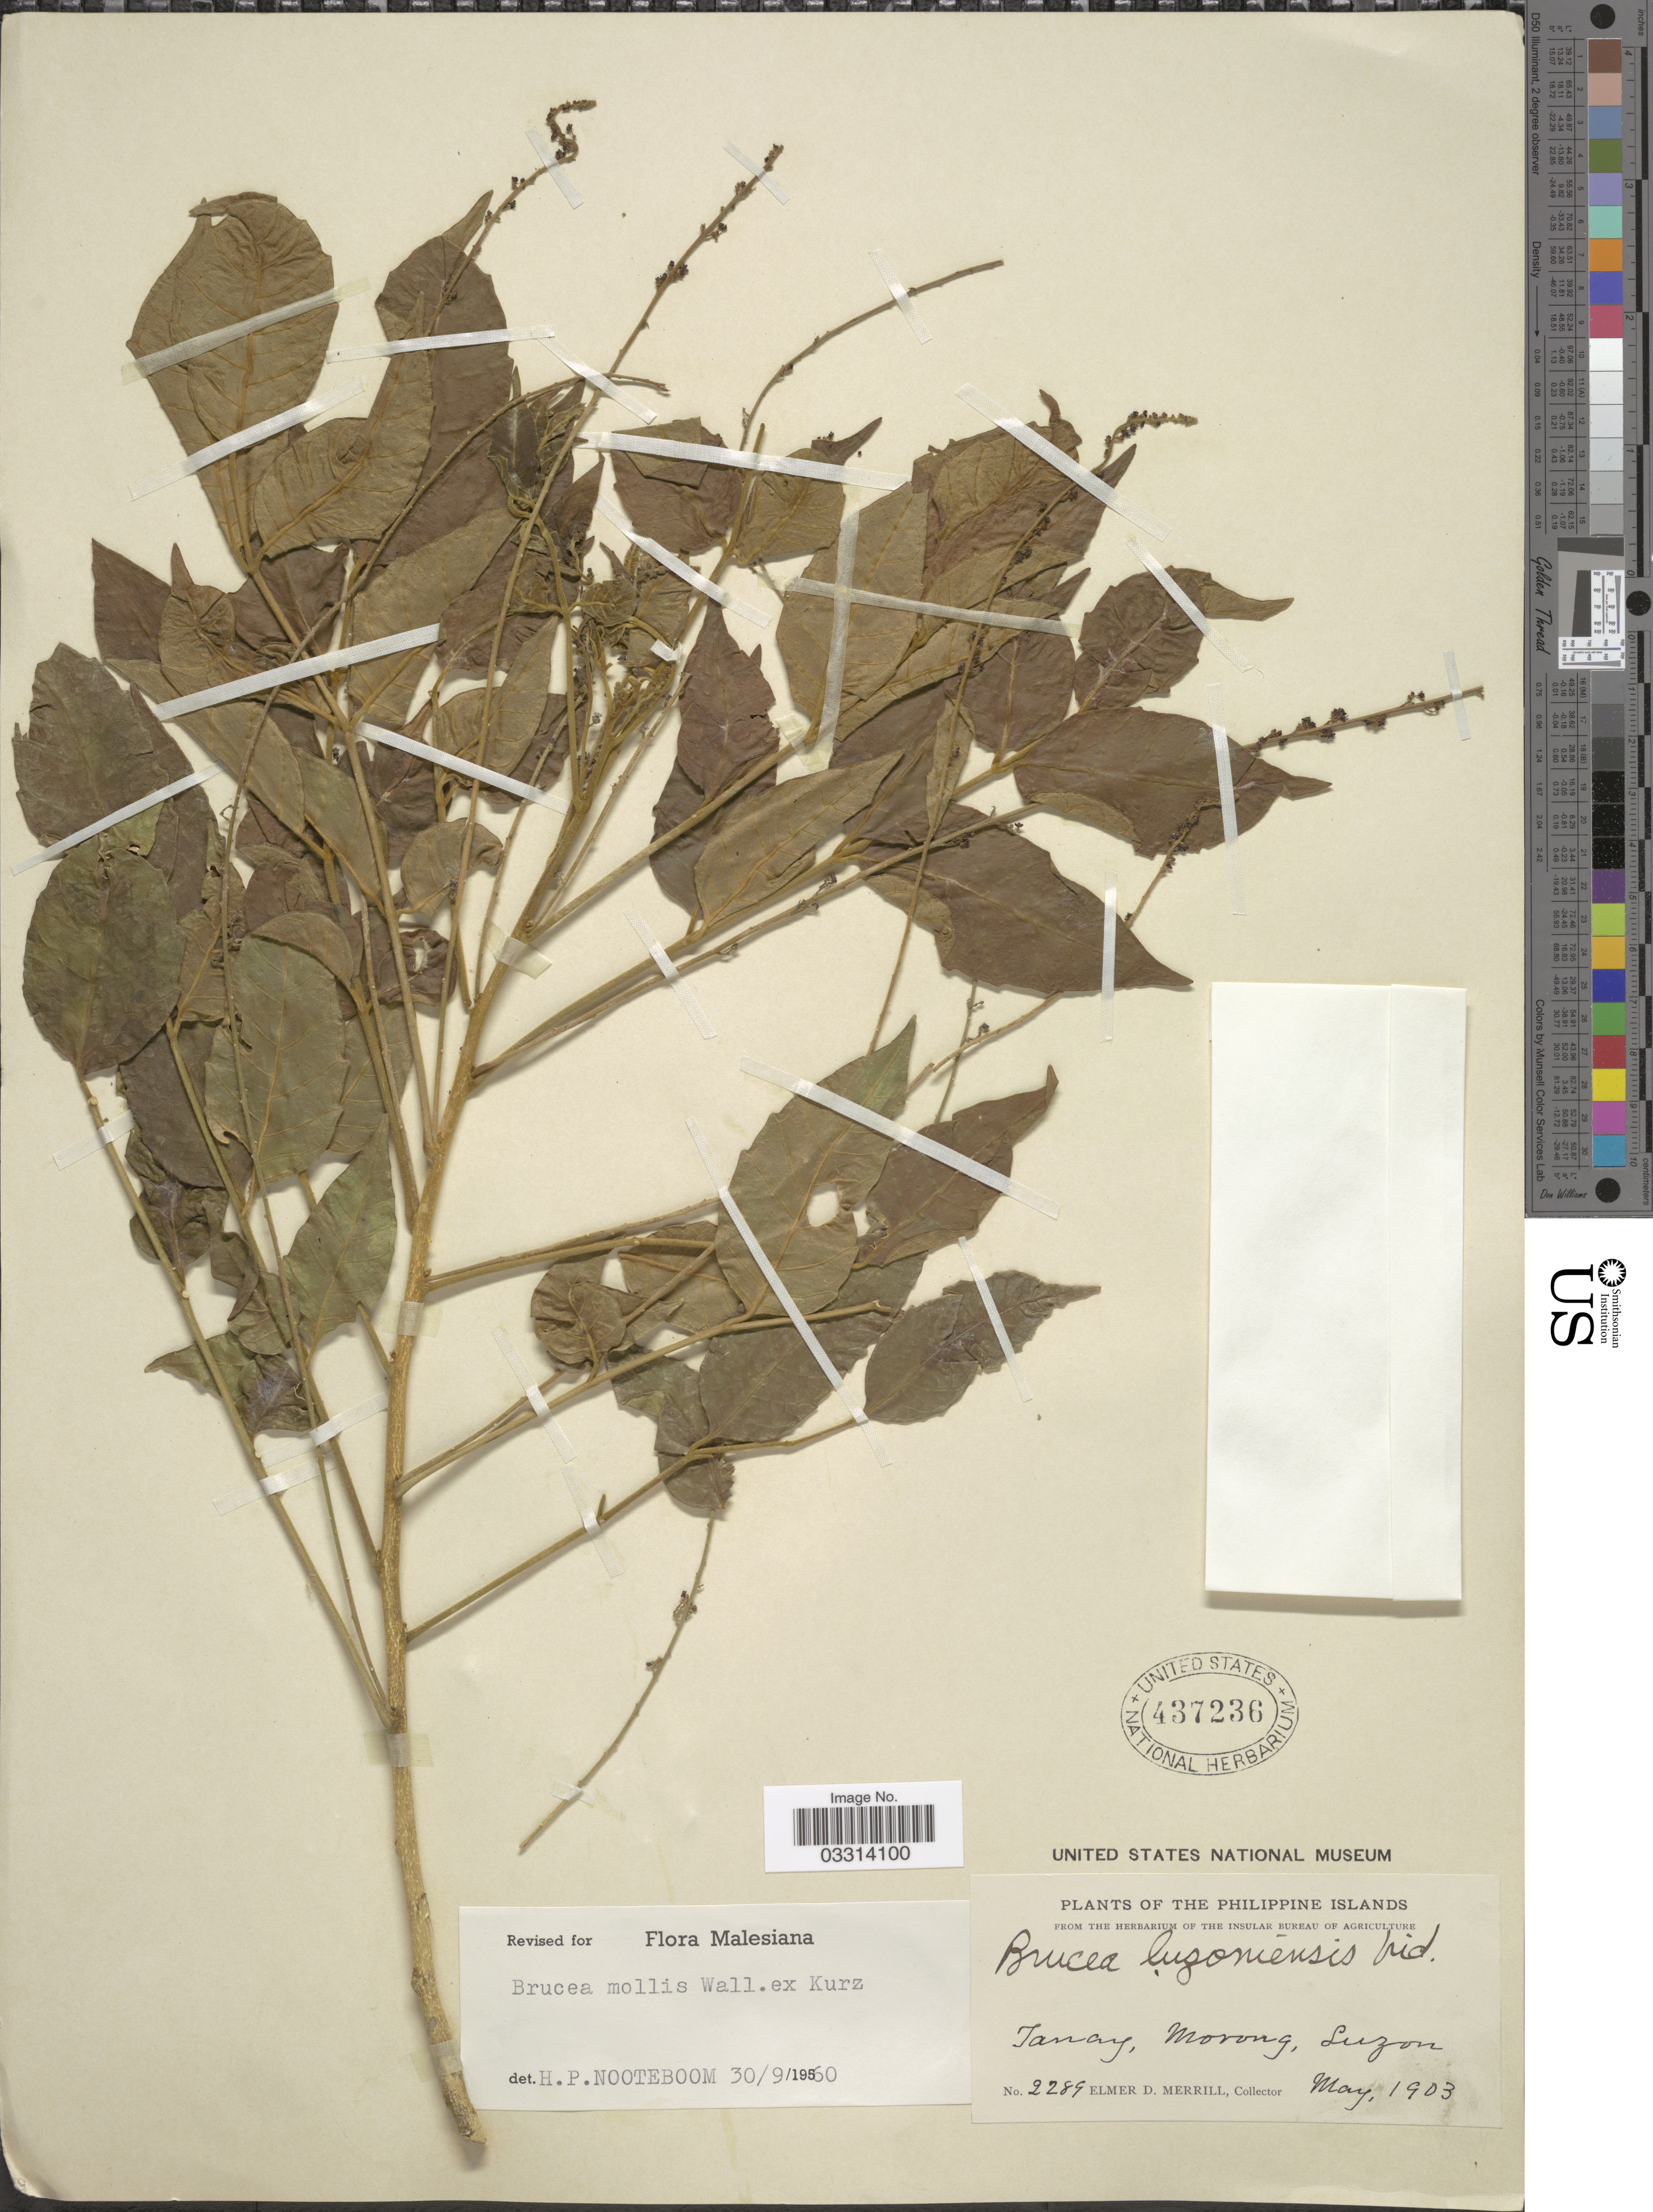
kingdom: Plantae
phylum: Tracheophyta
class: Magnoliopsida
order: Sapindales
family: Simaroubaceae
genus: Brucea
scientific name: Brucea mollis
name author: Wall. ex Kurz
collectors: E. D. Merrill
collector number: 2289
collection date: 1903-05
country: Philippines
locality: Tanay, Morong, Luzon.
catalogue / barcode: US 437236